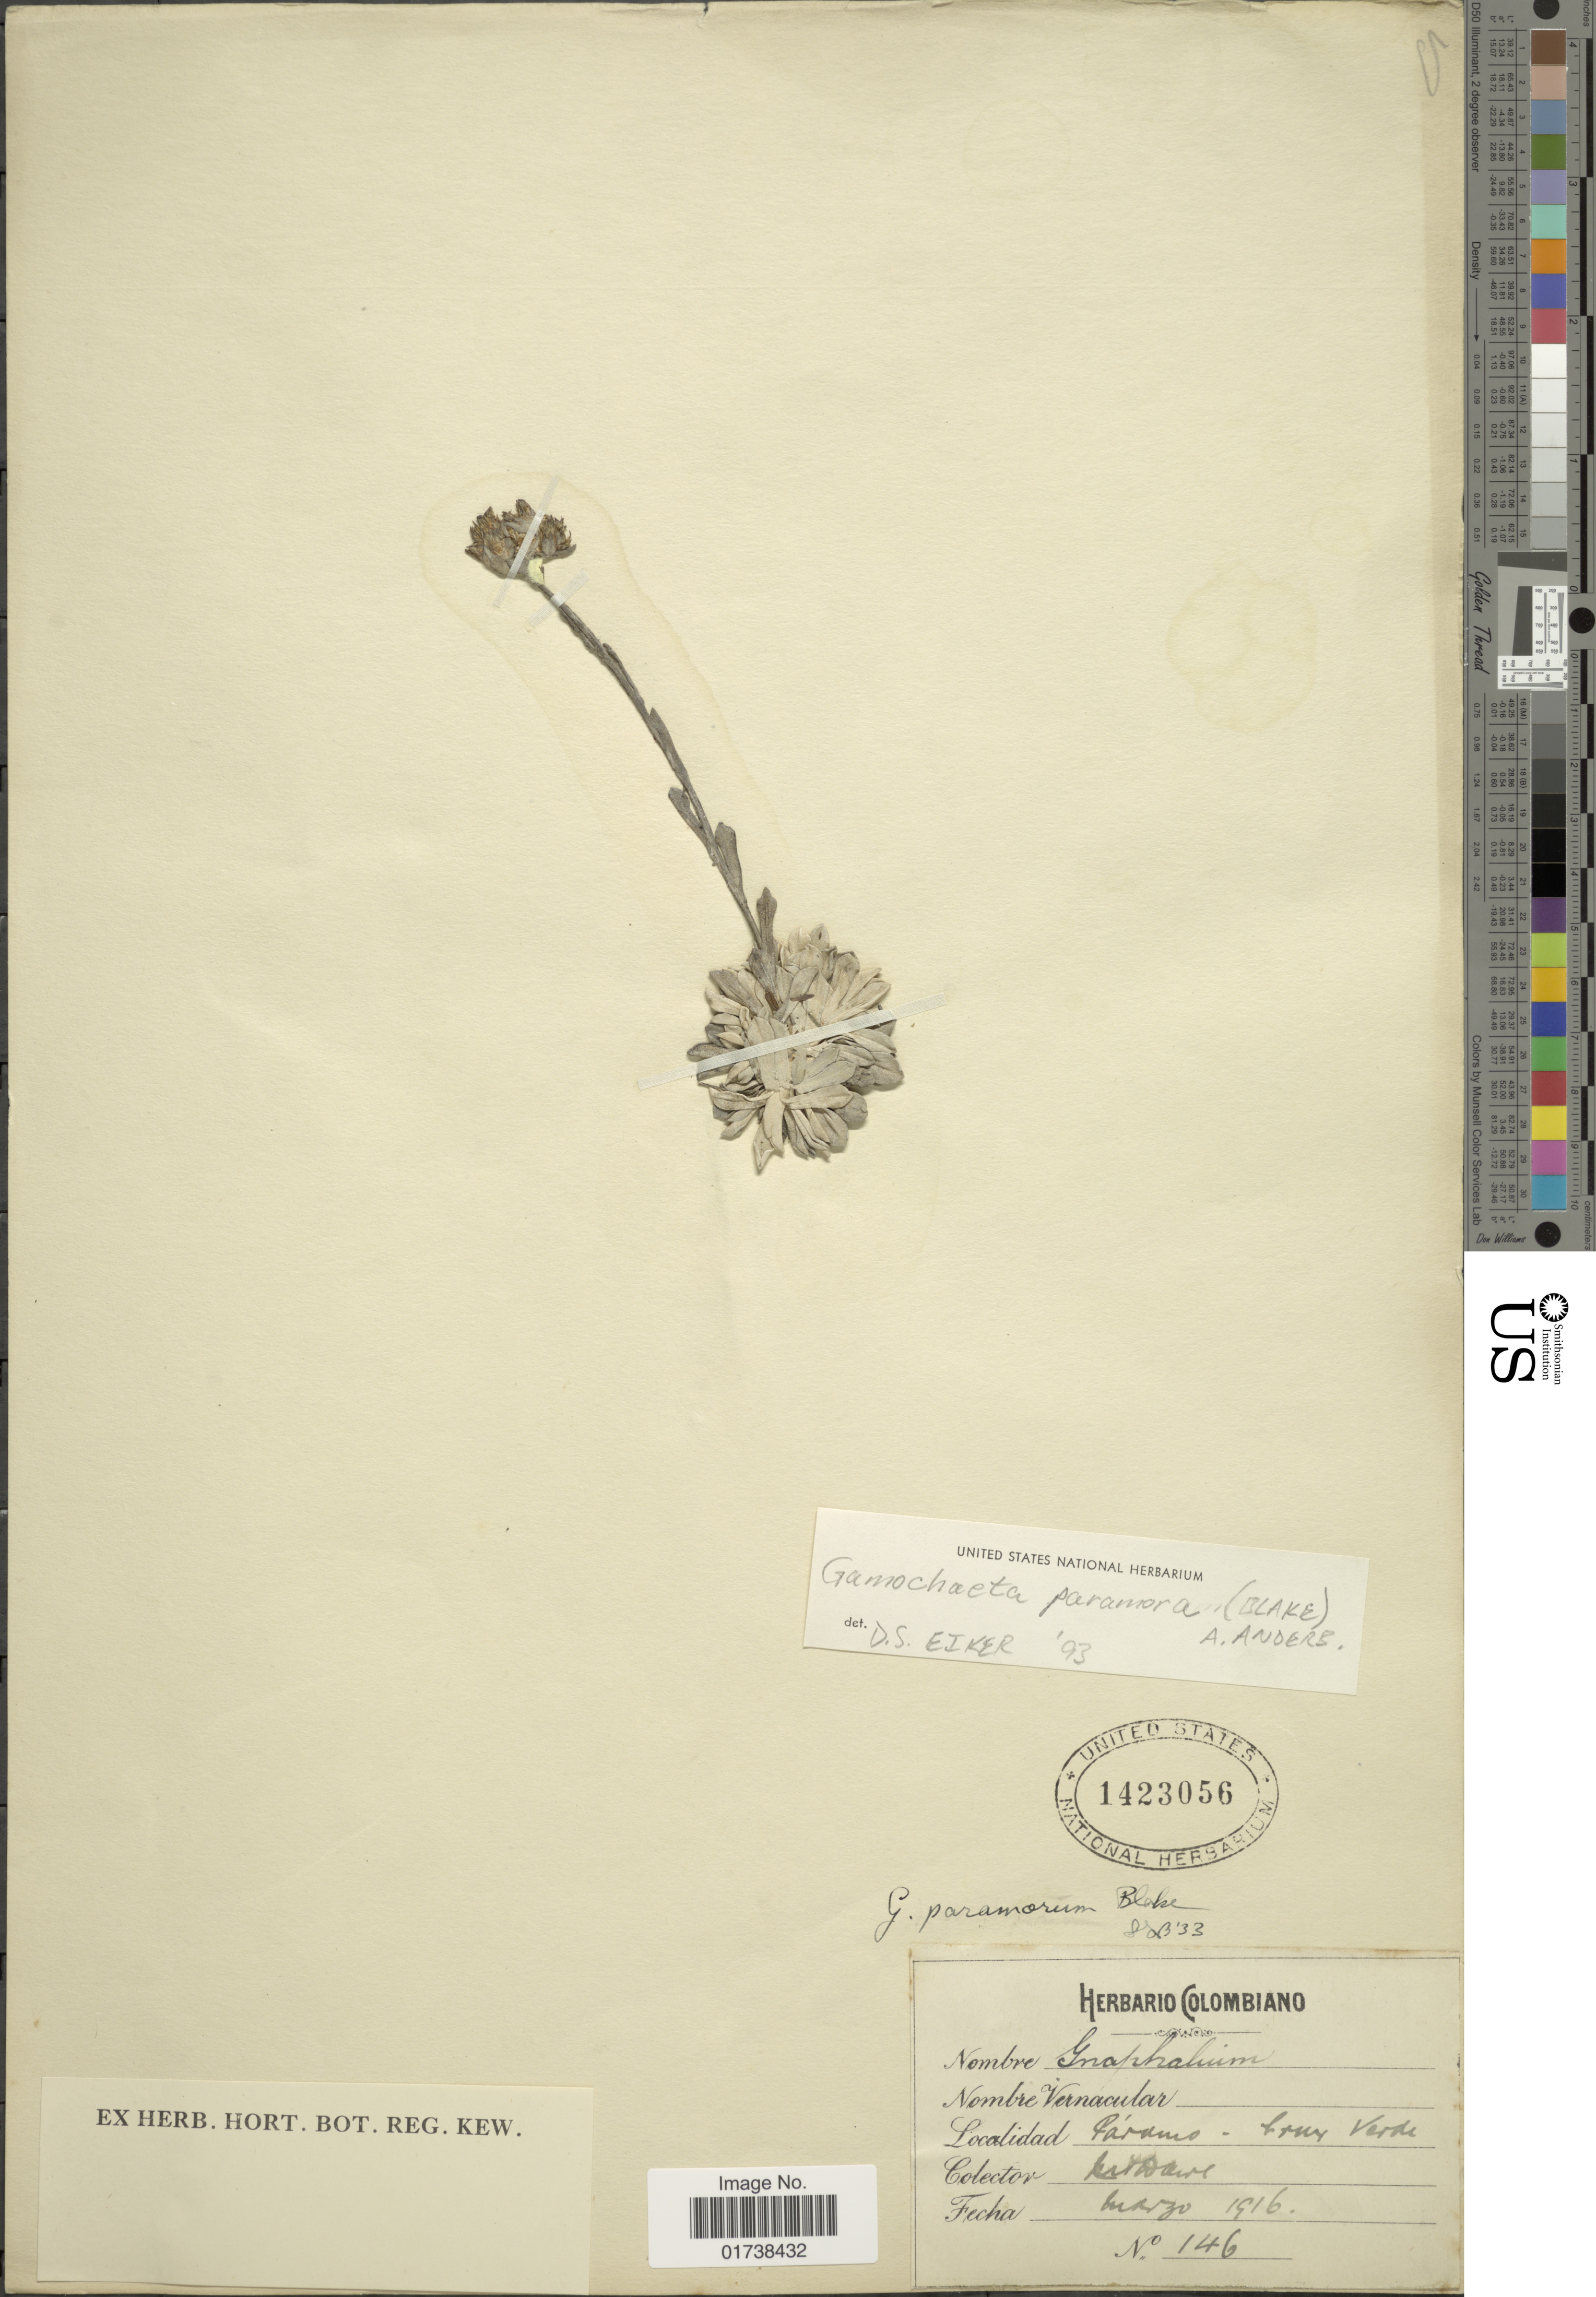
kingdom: Plantae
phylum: Tracheophyta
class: Magnoliopsida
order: Asterales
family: Asteraceae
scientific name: Orognaphalon paramorum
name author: (S.F. Blake) G.L. Nesom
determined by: Nesom, Guy L.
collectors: M. T. Dawe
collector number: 146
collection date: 1916-03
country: Colombia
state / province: Bogota D.C.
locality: Paramo - Cruz Verde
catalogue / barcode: US 1423056